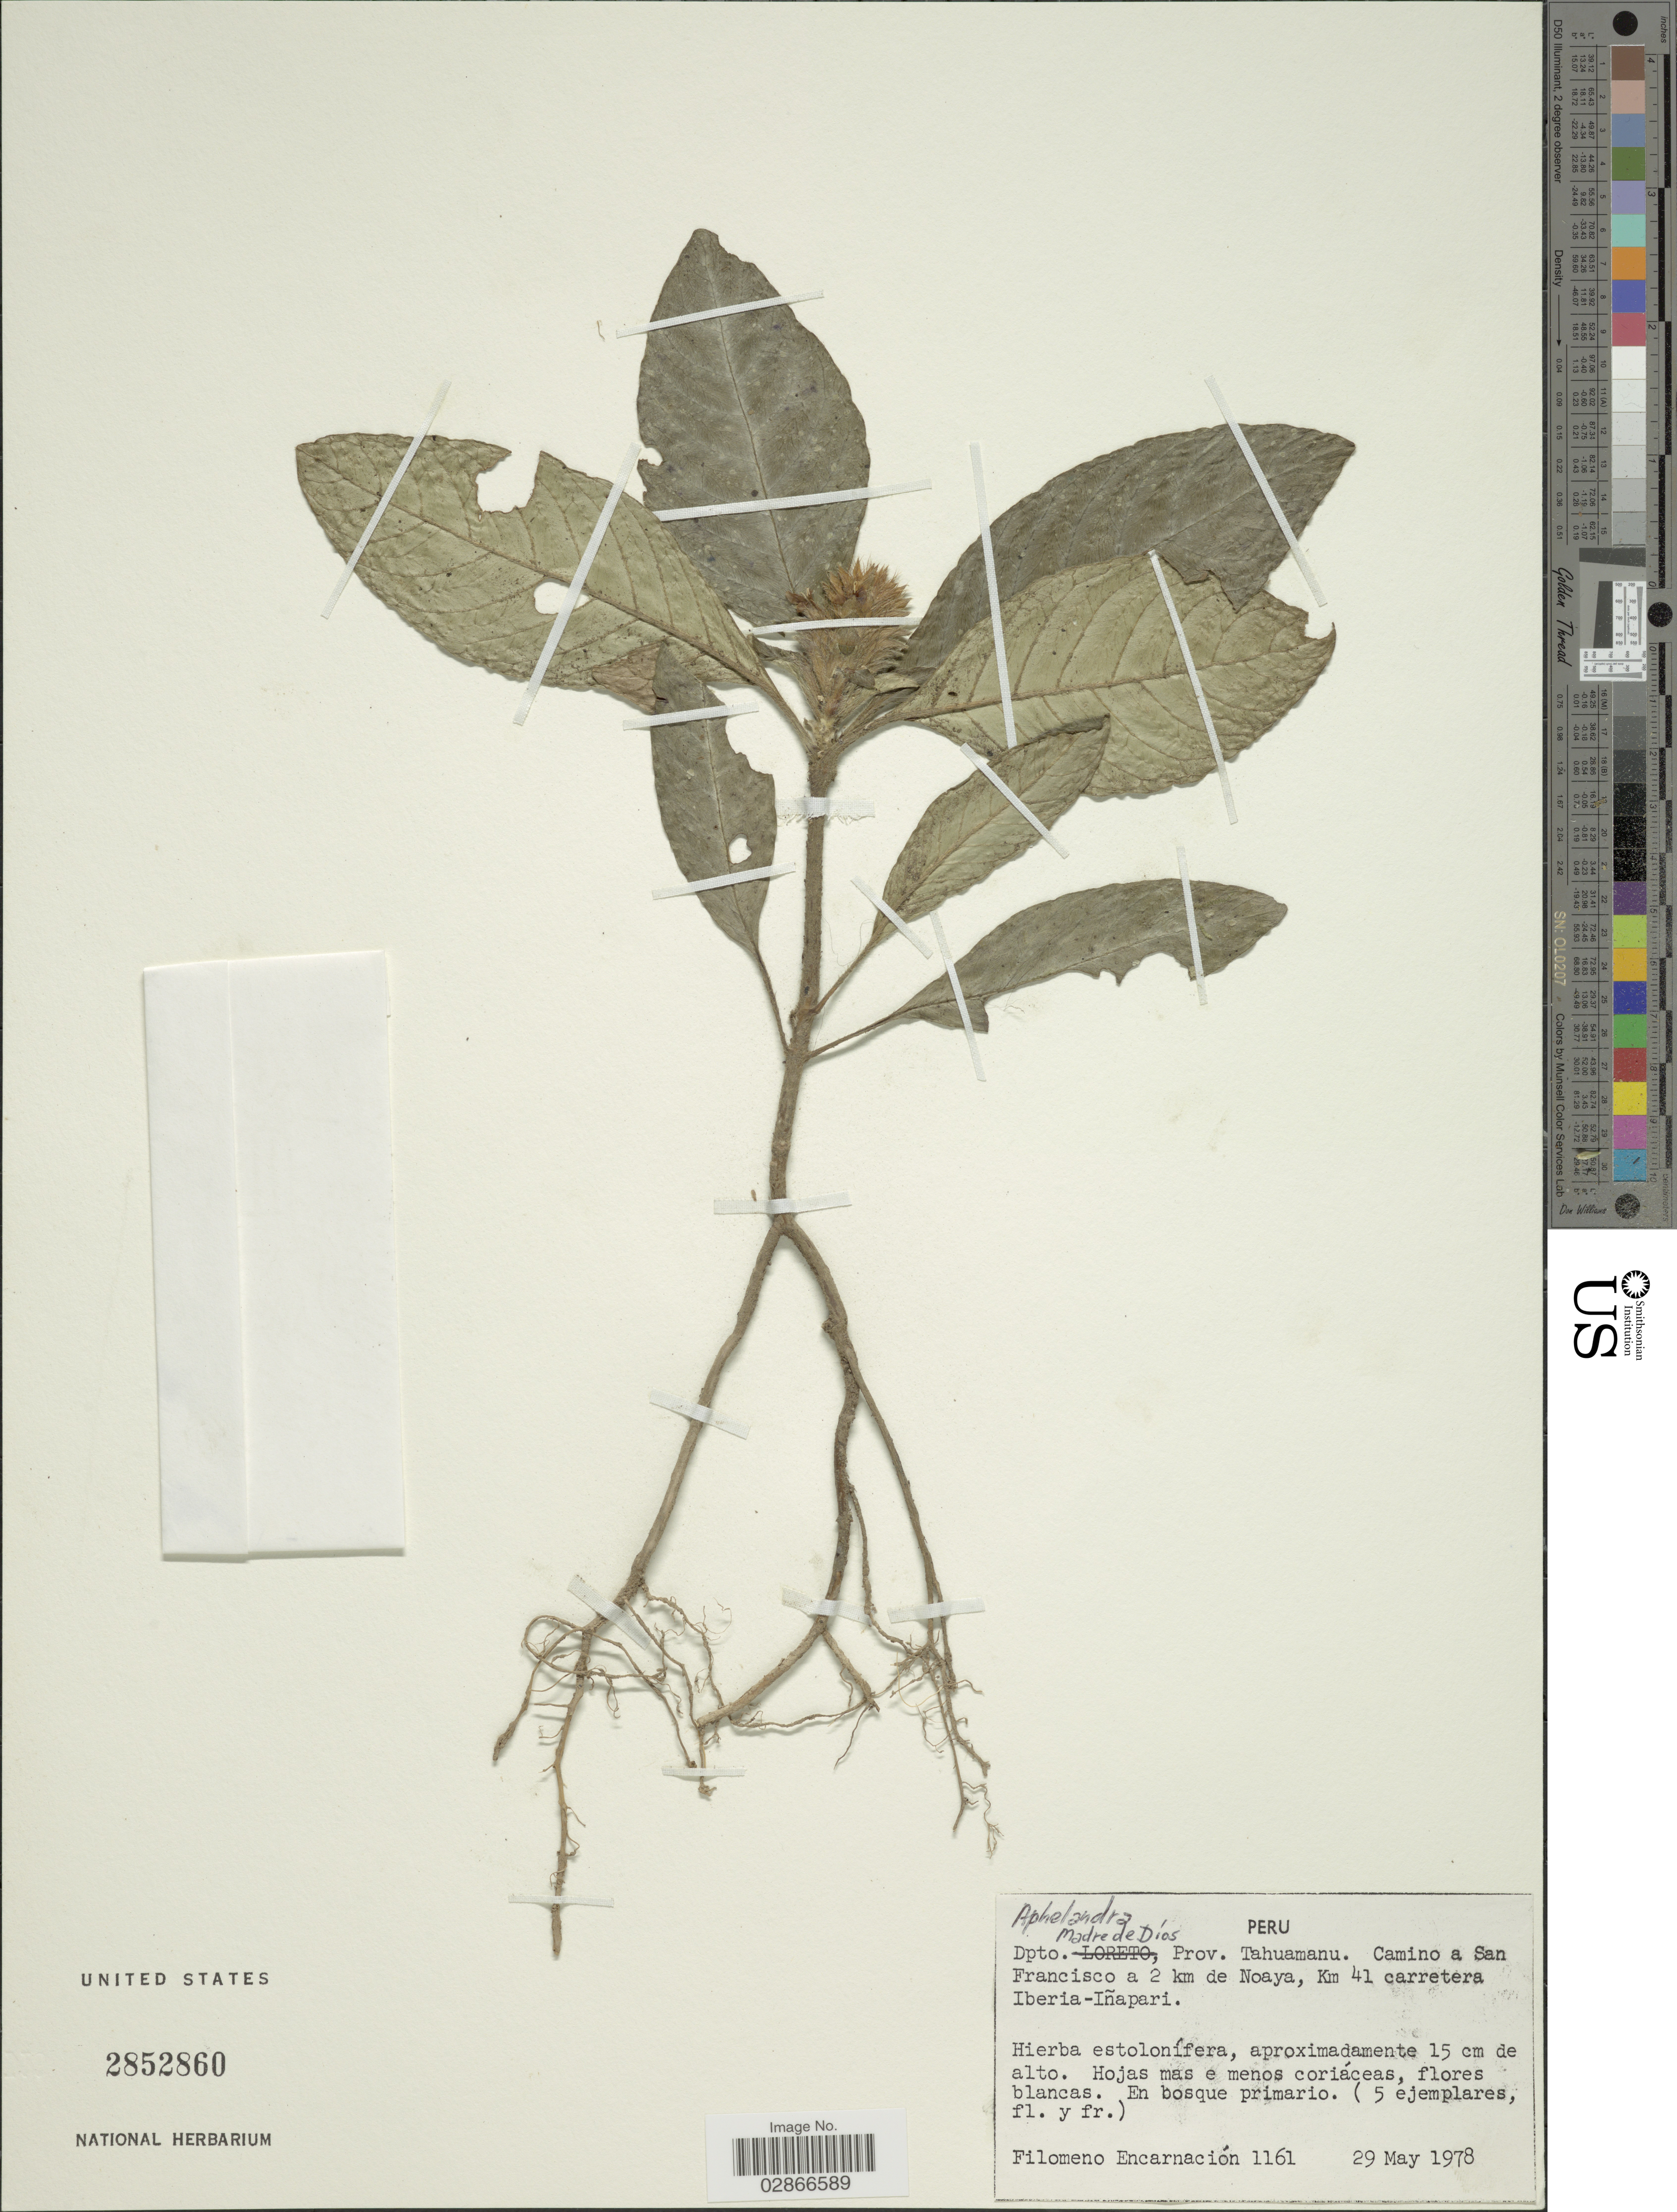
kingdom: Plantae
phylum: Tracheophyta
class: Magnoliopsida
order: Lamiales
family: Acanthaceae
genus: Aphelandra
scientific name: Aphelandra caput-medusae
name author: Lindau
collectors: F. Encarnación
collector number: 1161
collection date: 1978-05-29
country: Peru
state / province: Madre de Dios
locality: Dpto. Madre de Díos, Prov. Tahuamanu. Camino a San Francisco a 2 km de Noaya, Km 41 carretera Iberia-Iñapari.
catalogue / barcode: US 2852860